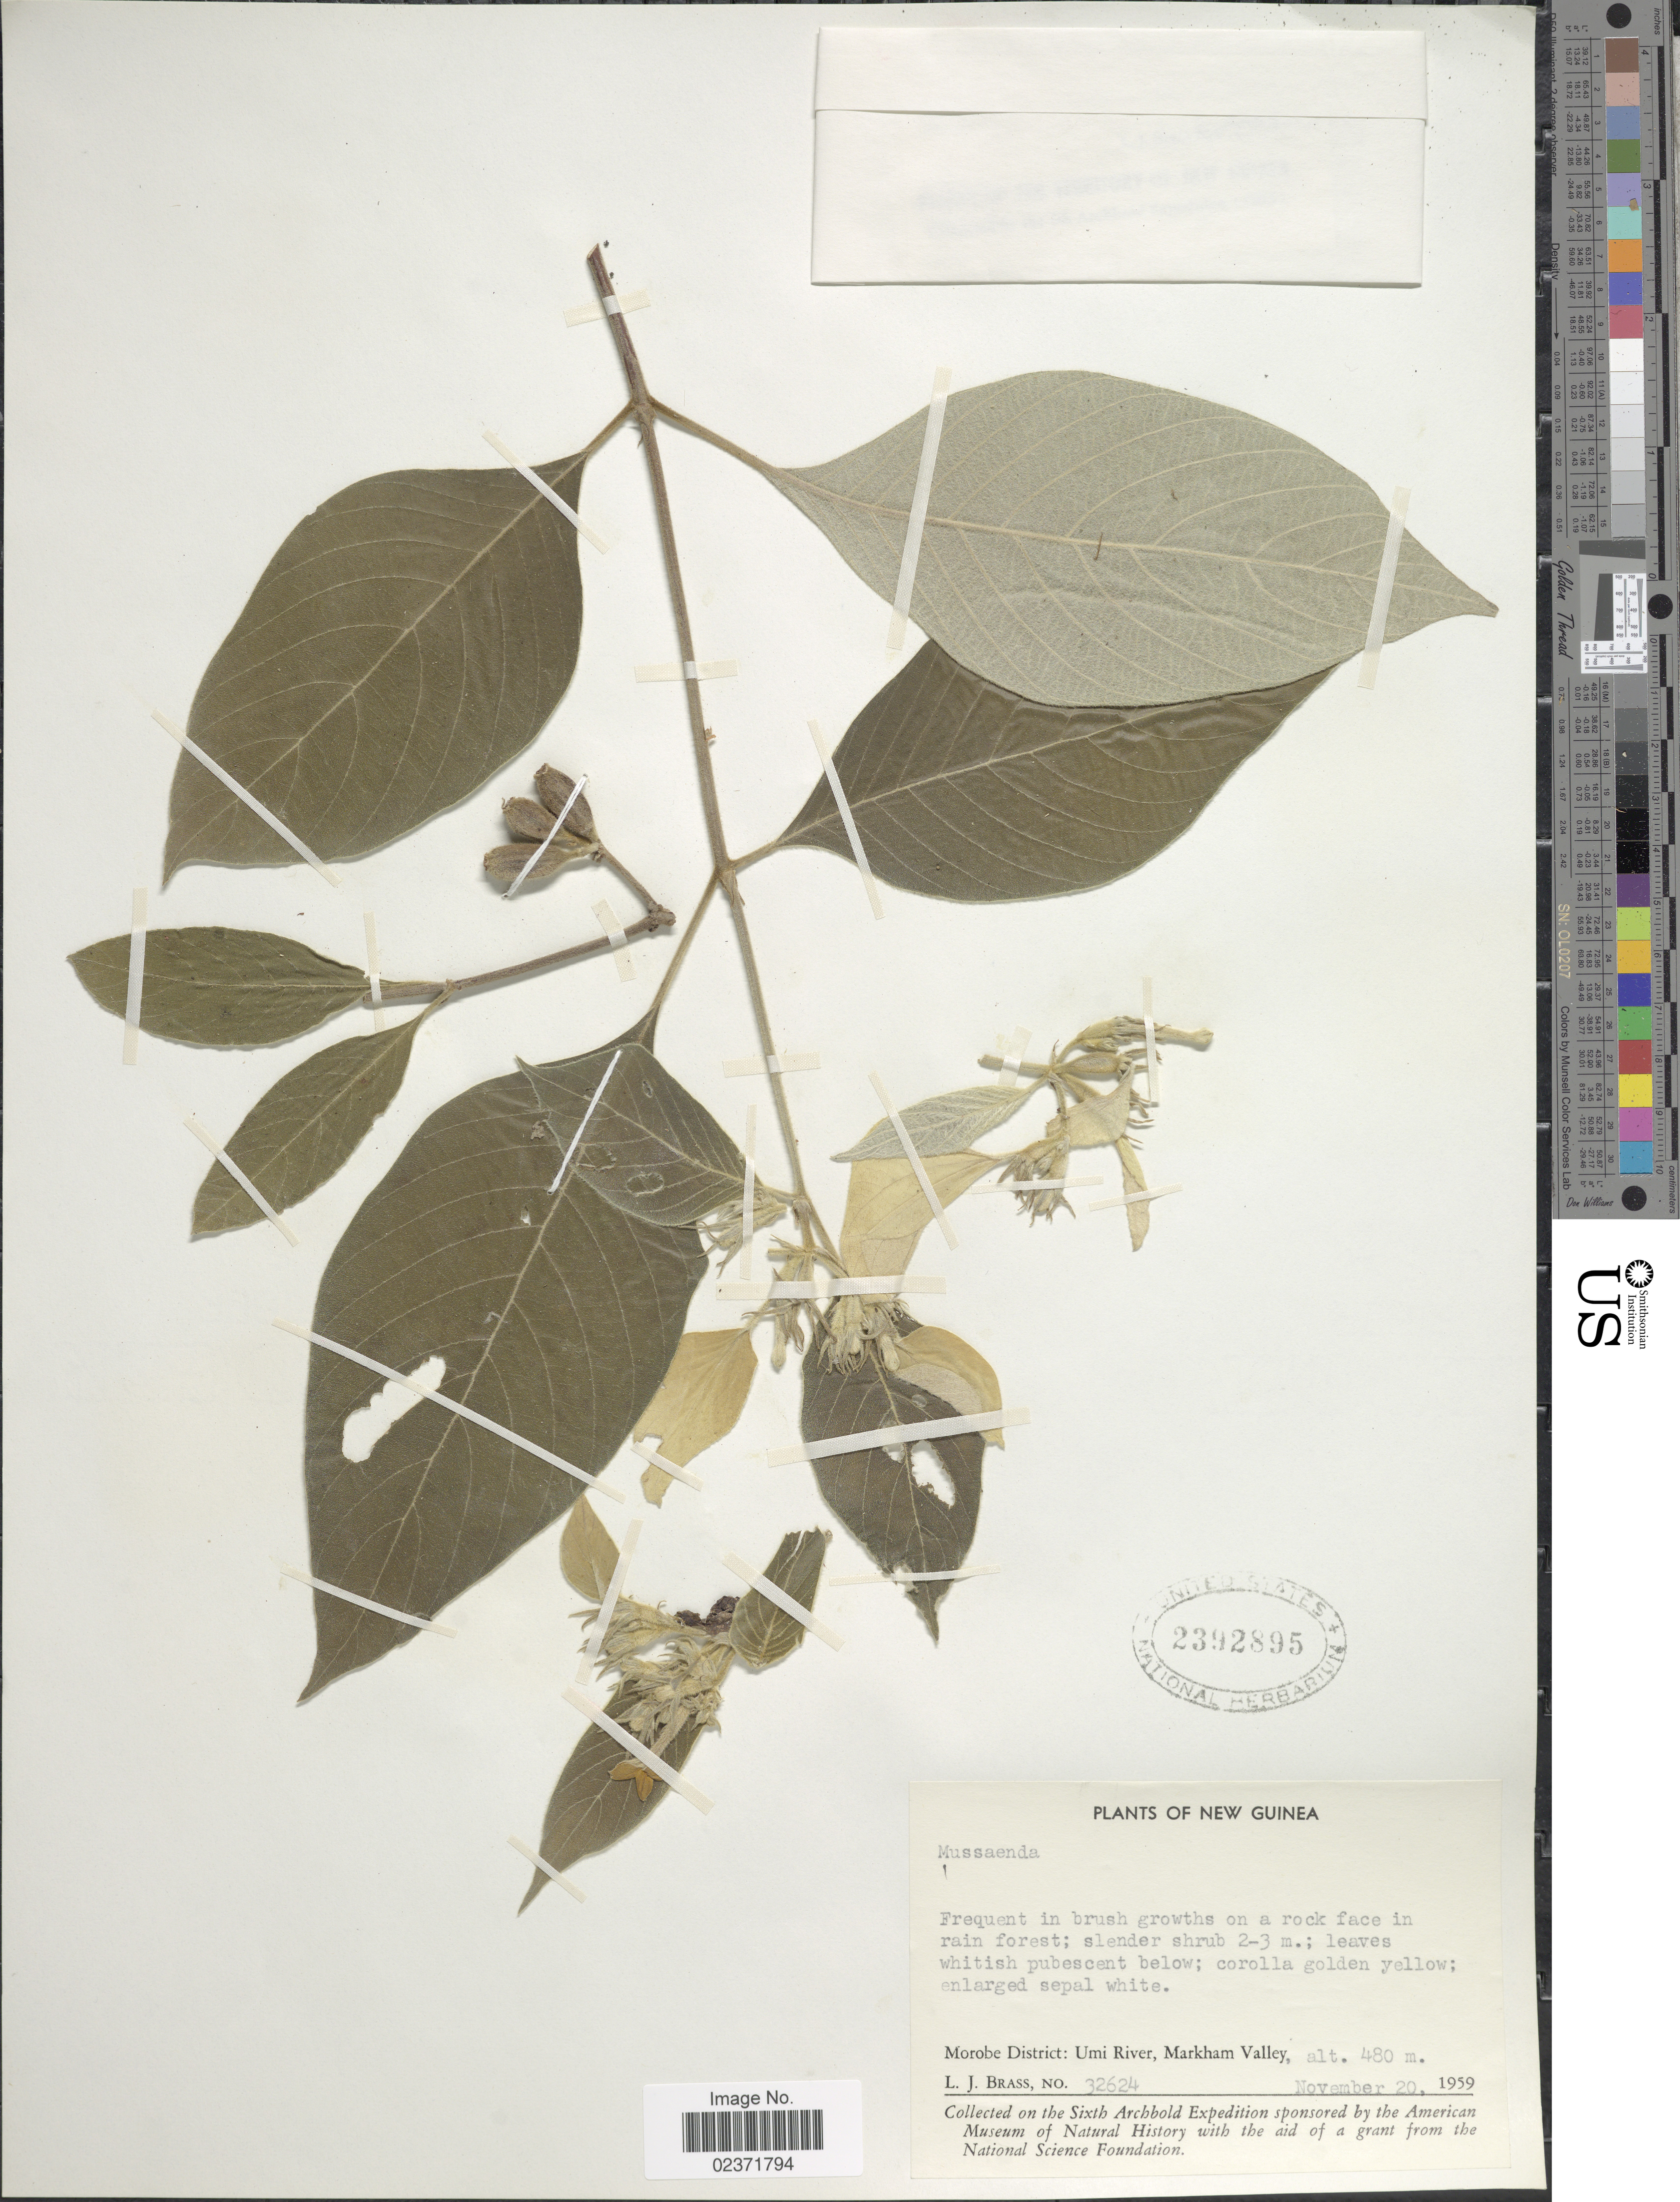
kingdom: Plantae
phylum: Tracheophyta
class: Magnoliopsida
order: Gentianales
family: Rubiaceae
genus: Mussaenda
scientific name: Mussaenda sp.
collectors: L. J. Brass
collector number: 32624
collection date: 1959-11-20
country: Papua New Guinea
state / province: Morobe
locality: New Guinea, Morobe District: Umi River, Markham Valley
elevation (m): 480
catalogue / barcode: US 2392895